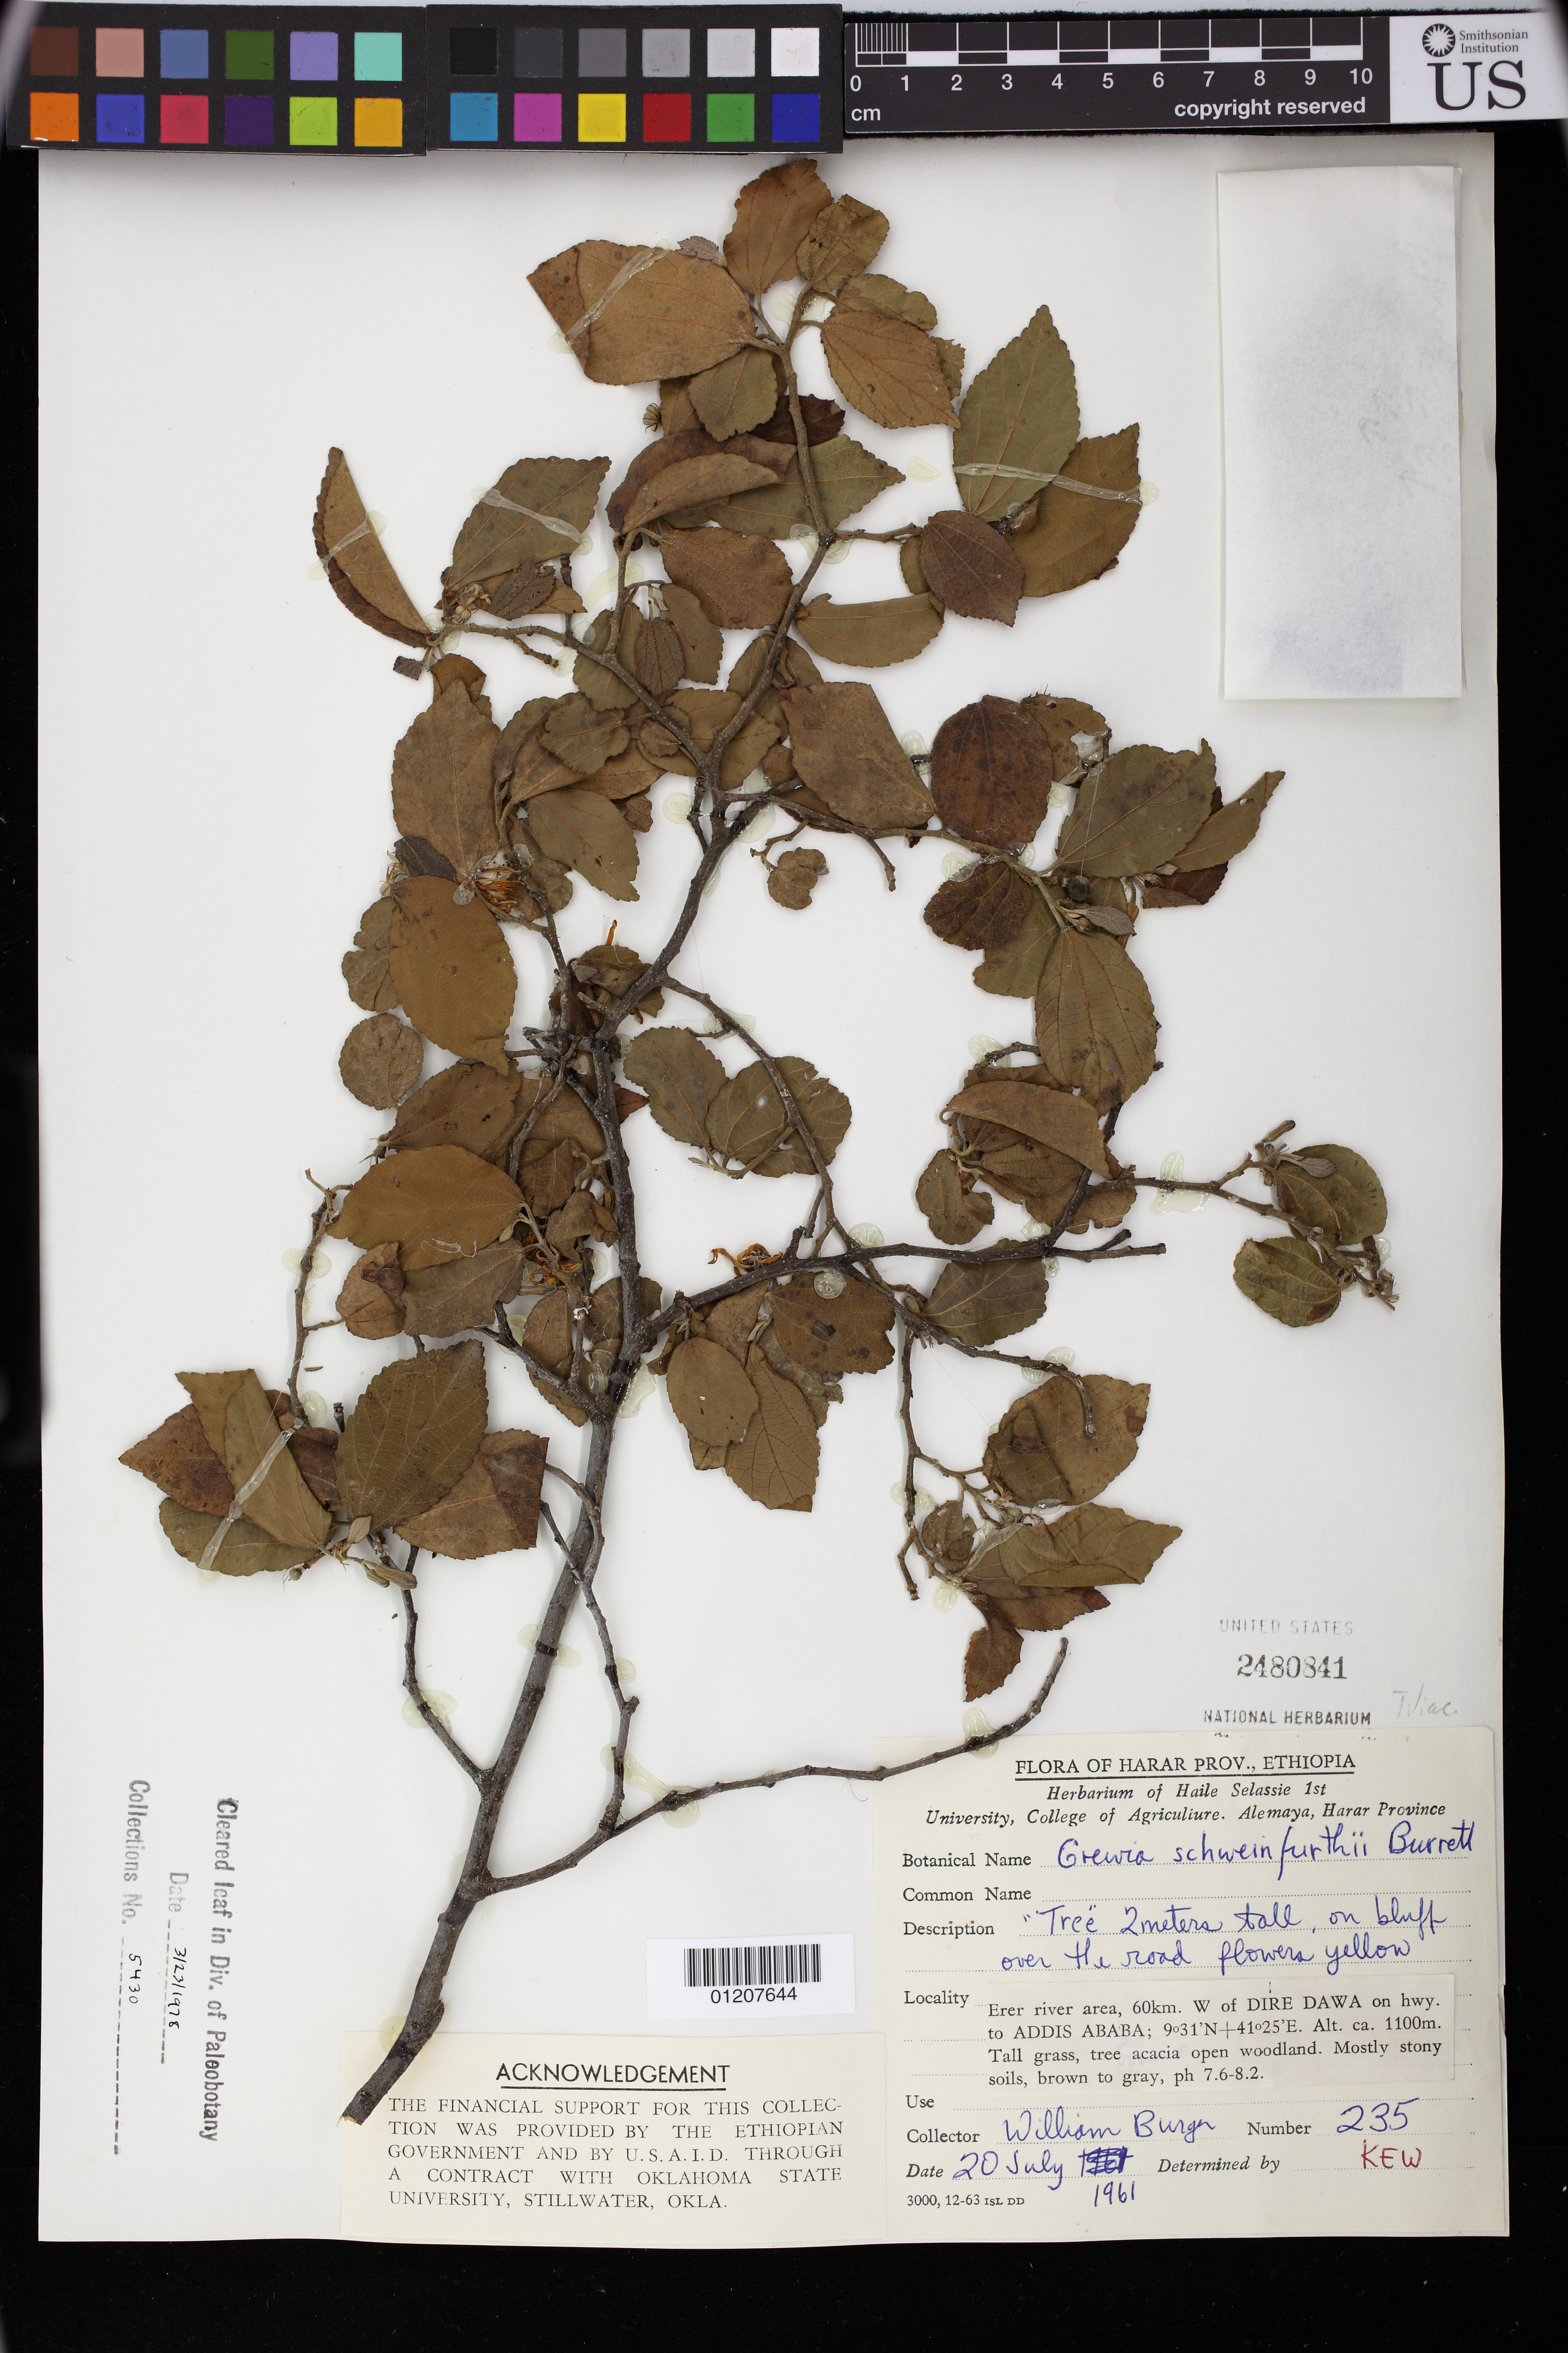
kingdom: Plantae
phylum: Tracheophyta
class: Magnoliopsida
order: Malvales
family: Malvaceae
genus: Grewia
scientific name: Grewia schweinfurthii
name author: Burret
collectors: W. Burger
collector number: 235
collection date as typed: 20 Jul 1961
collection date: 1961-07-20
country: Ethiopia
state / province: Dire Dawa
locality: Erer river area , 60km. W of Dire Dawa on hwy. to Addis Ababa. On bluff over the road.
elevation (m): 1100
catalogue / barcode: US 2480841